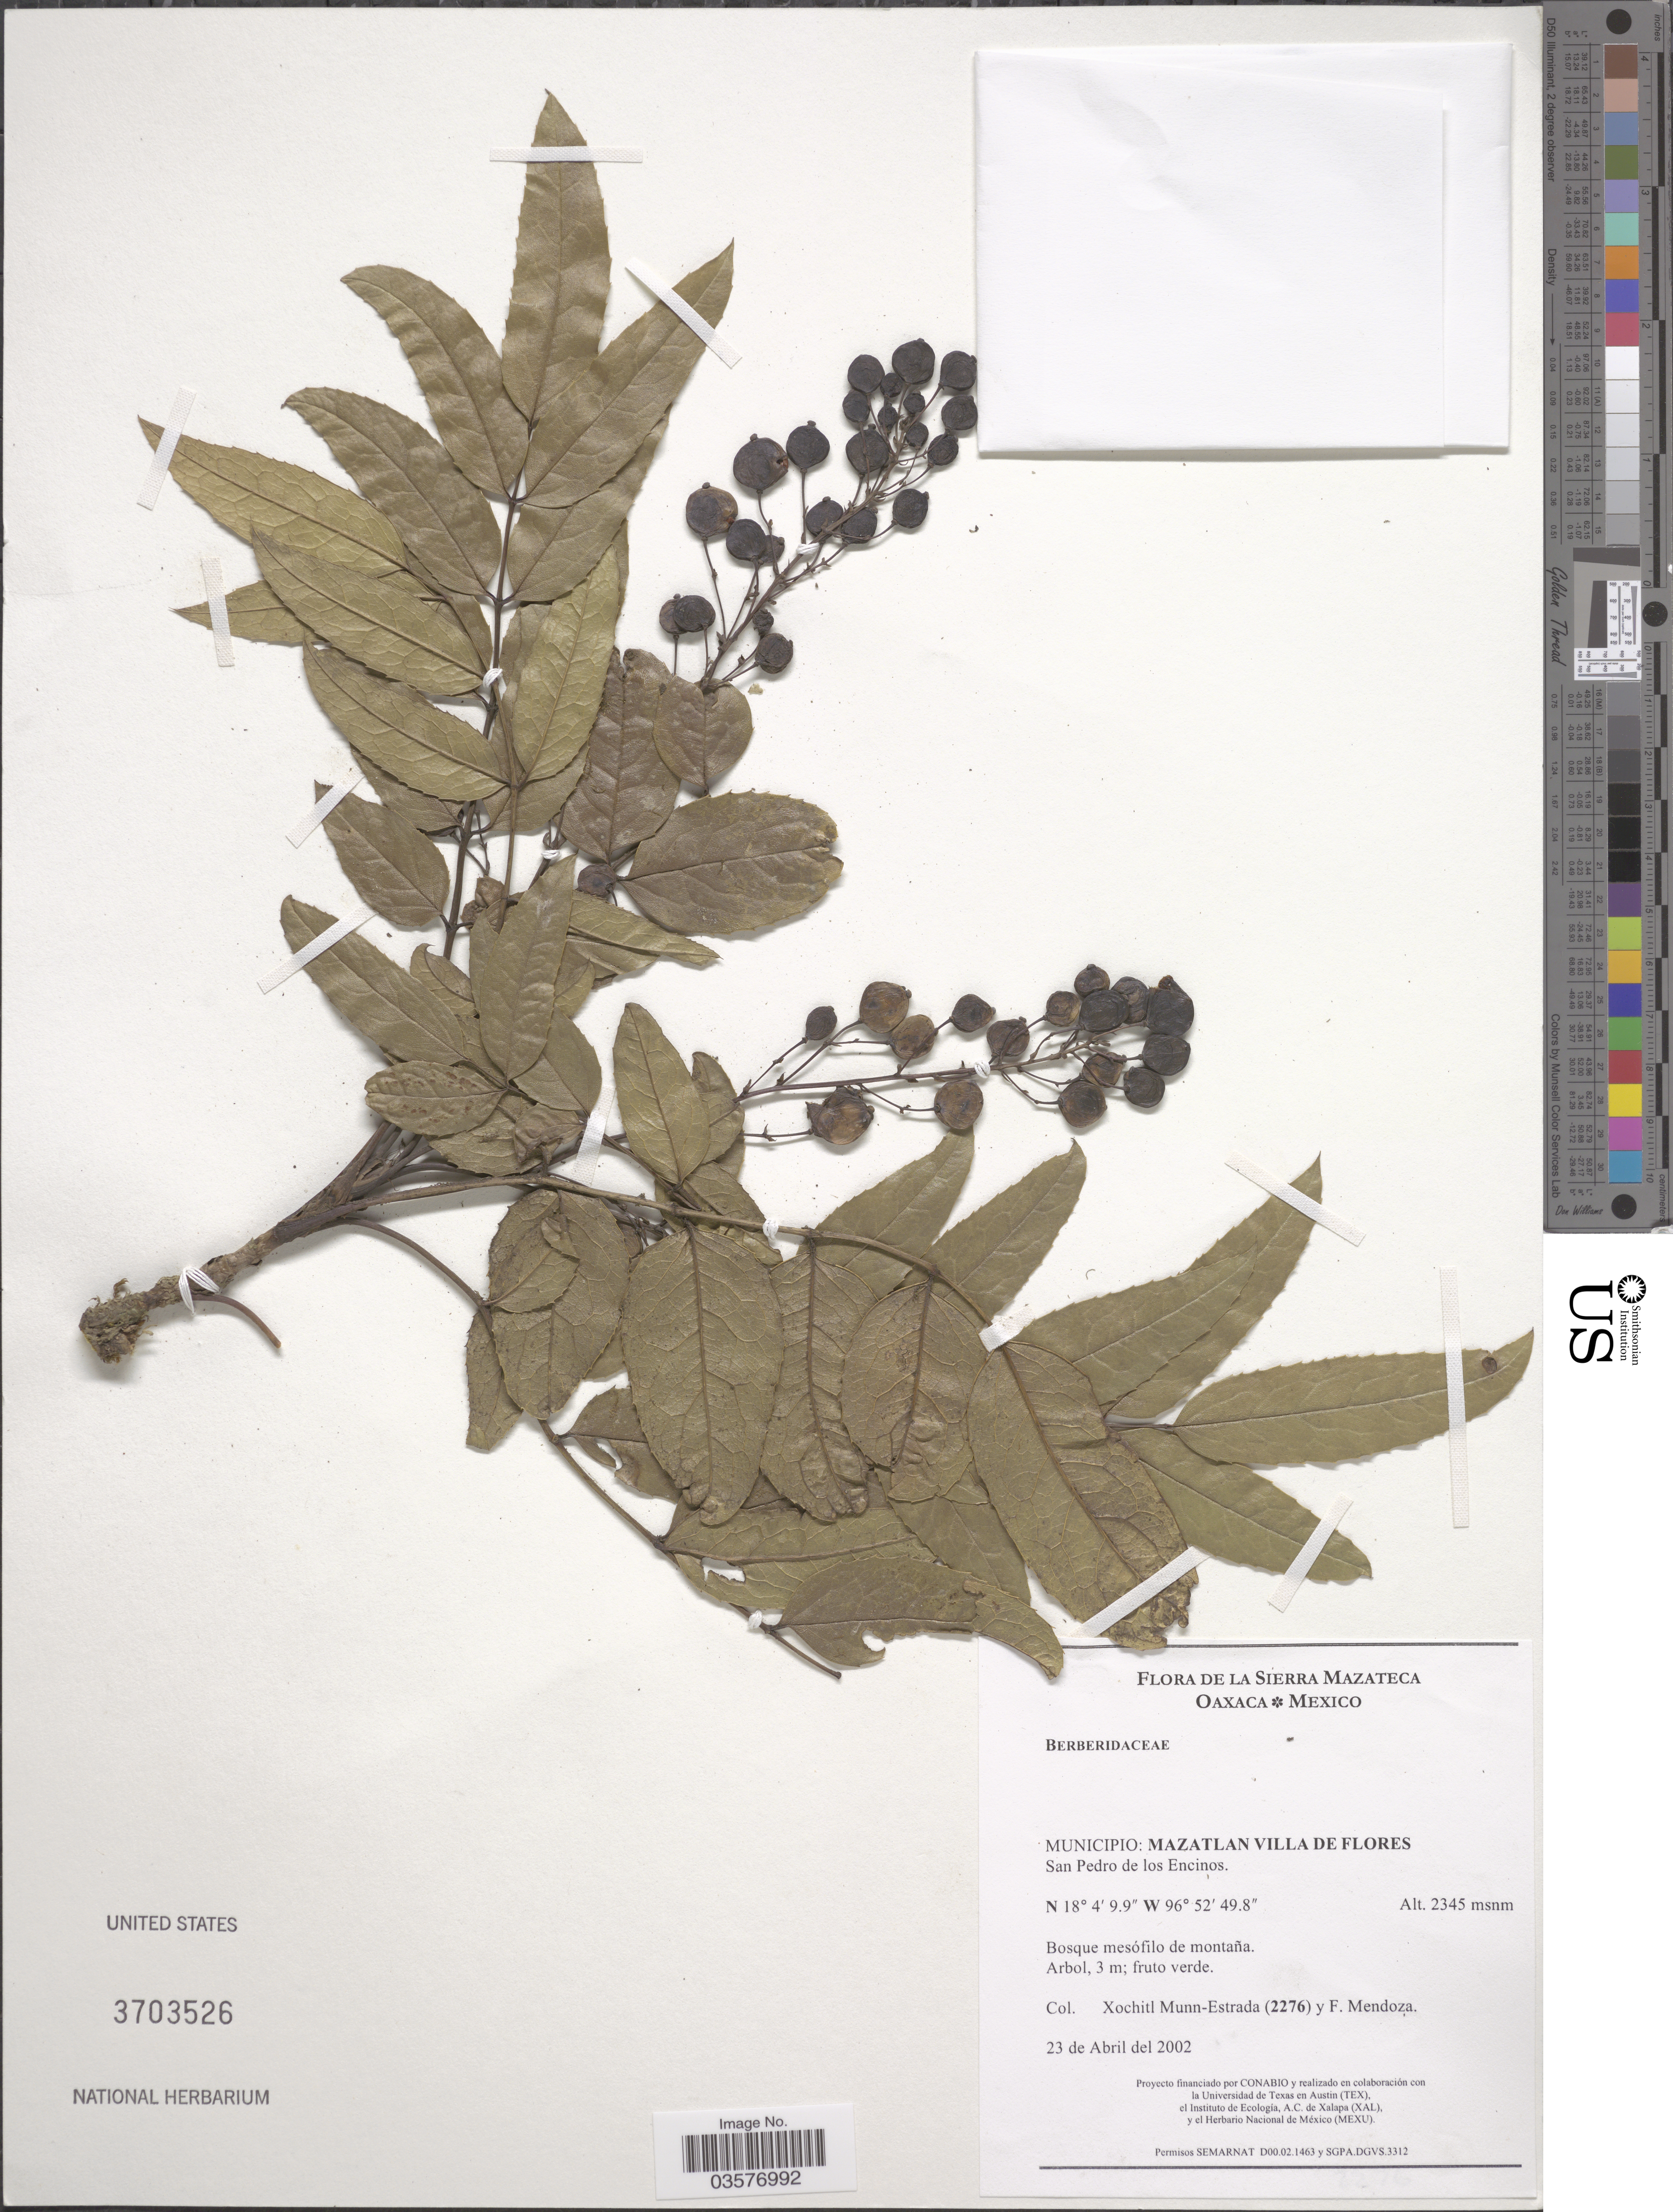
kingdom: Plantae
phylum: Tracheophyta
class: Magnoliopsida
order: Ranunculales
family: Berberidaceae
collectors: X. Munn-Estrada & F. Mendoza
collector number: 2276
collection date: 2002-04-23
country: Mexico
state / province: Oaxaca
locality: La Sierra Mazateca. Municipio: Mazatlan Villa de Flores. San Pedro de los Encinos.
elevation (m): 2345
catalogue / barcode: US 3703526